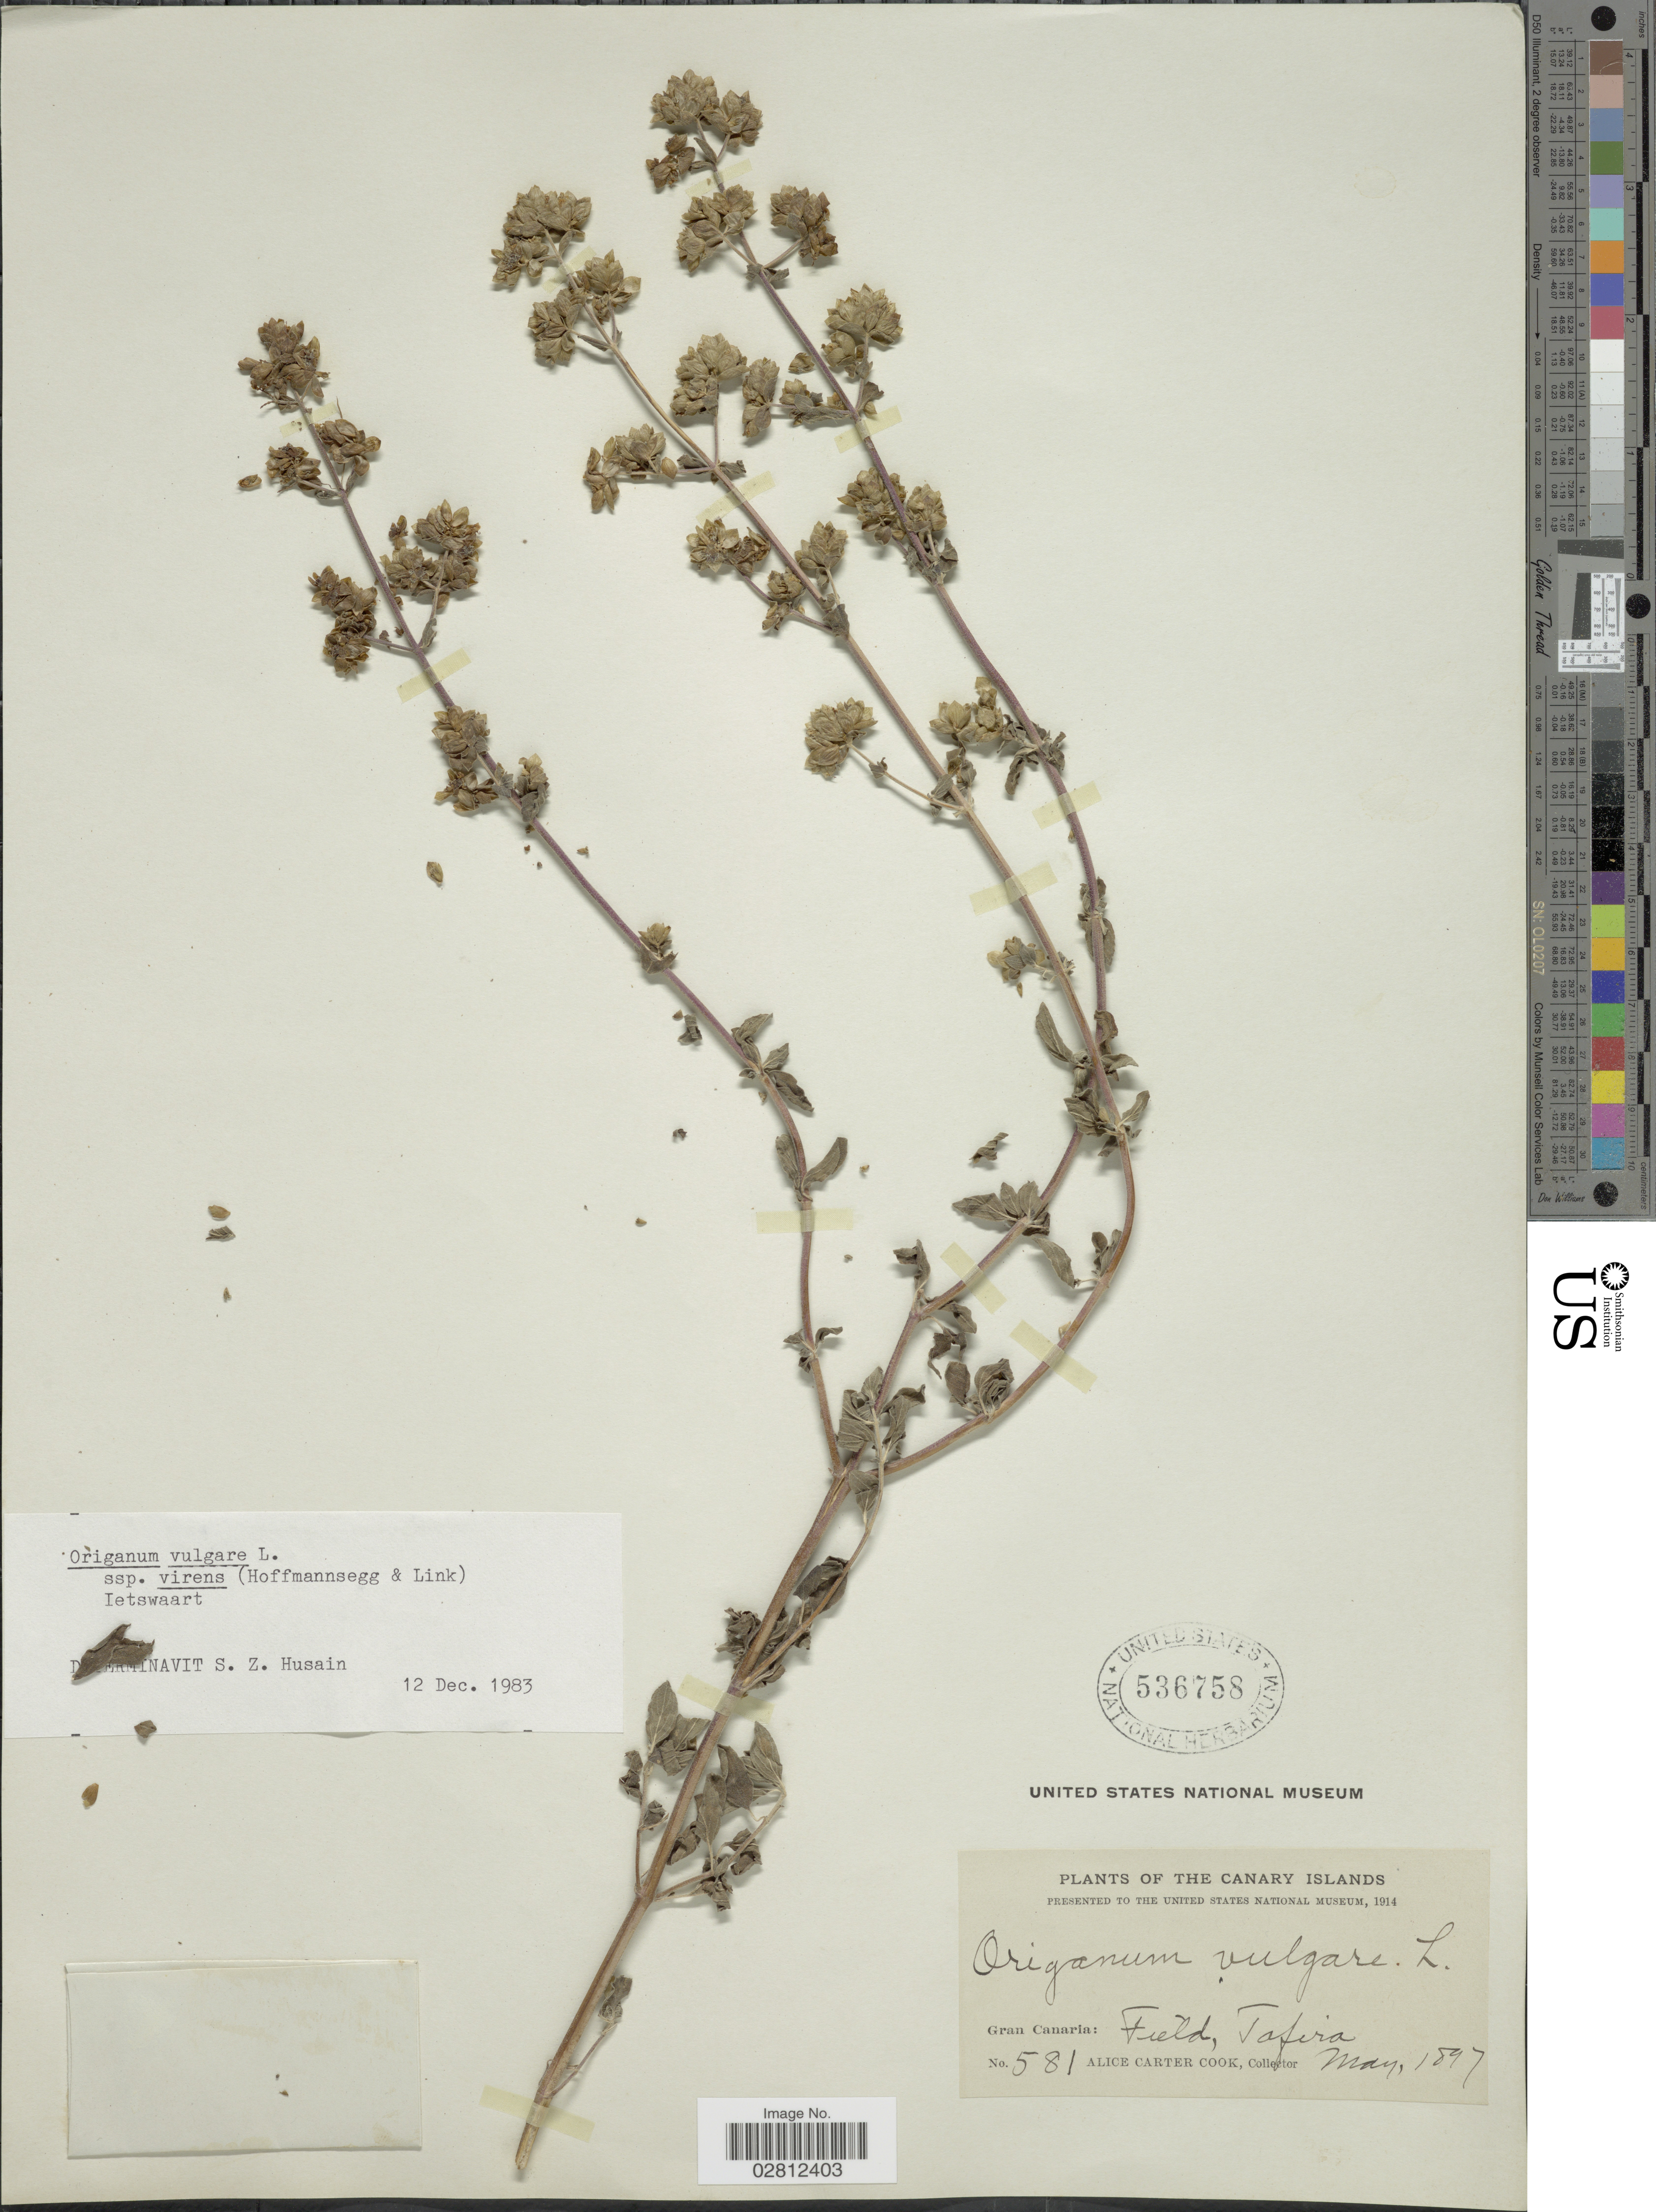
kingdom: Plantae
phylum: Tracheophyta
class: Magnoliopsida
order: Lamiales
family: Lamiaceae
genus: Origanum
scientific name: Origanum vulgare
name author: L.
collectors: Alice C. Cook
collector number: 581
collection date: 1897-05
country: Spain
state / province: Canarias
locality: The Canary Islands. Gran Canaria: Field, Tafira.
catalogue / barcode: US 536758